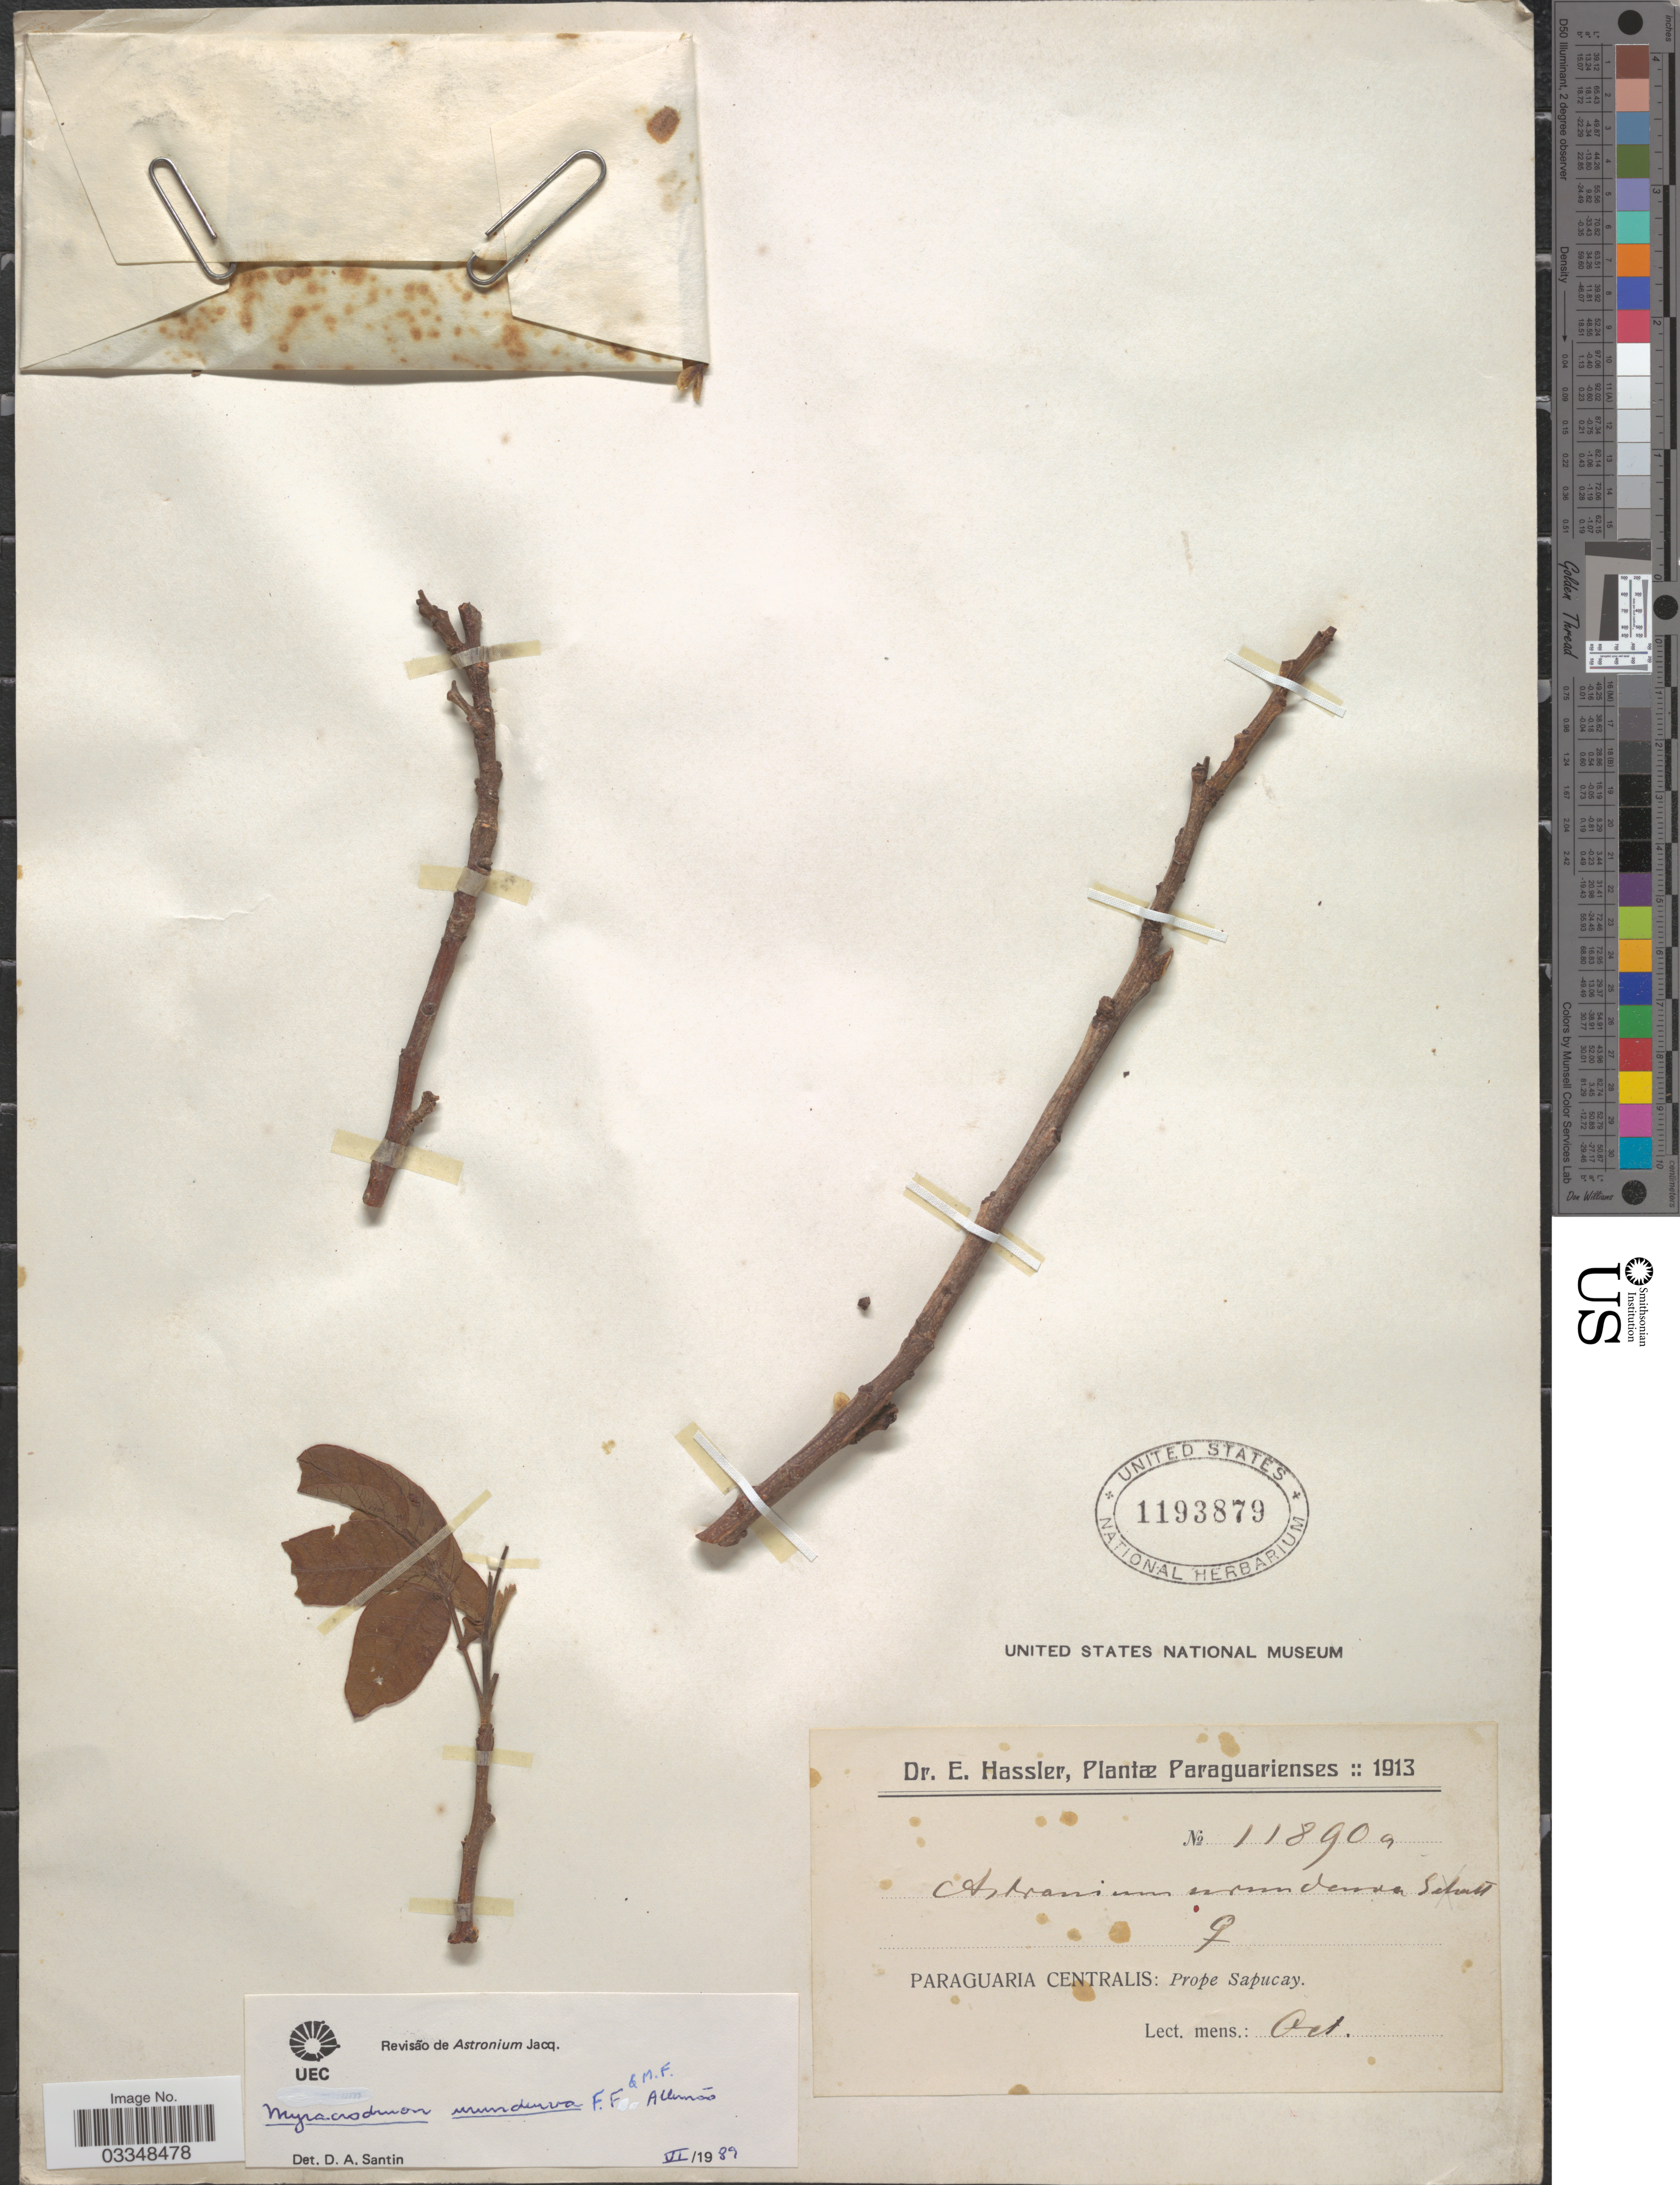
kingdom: Plantae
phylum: Tracheophyta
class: Magnoliopsida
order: Sapindales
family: Anacardiaceae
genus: Myracrodruon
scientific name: Myracrodruon urundeuva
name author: Allemão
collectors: E. Hassler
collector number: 11890a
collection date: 1913-10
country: Paraguay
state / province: Central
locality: Paraguaria Centralis: Prope Sapucay.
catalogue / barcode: US 1193879